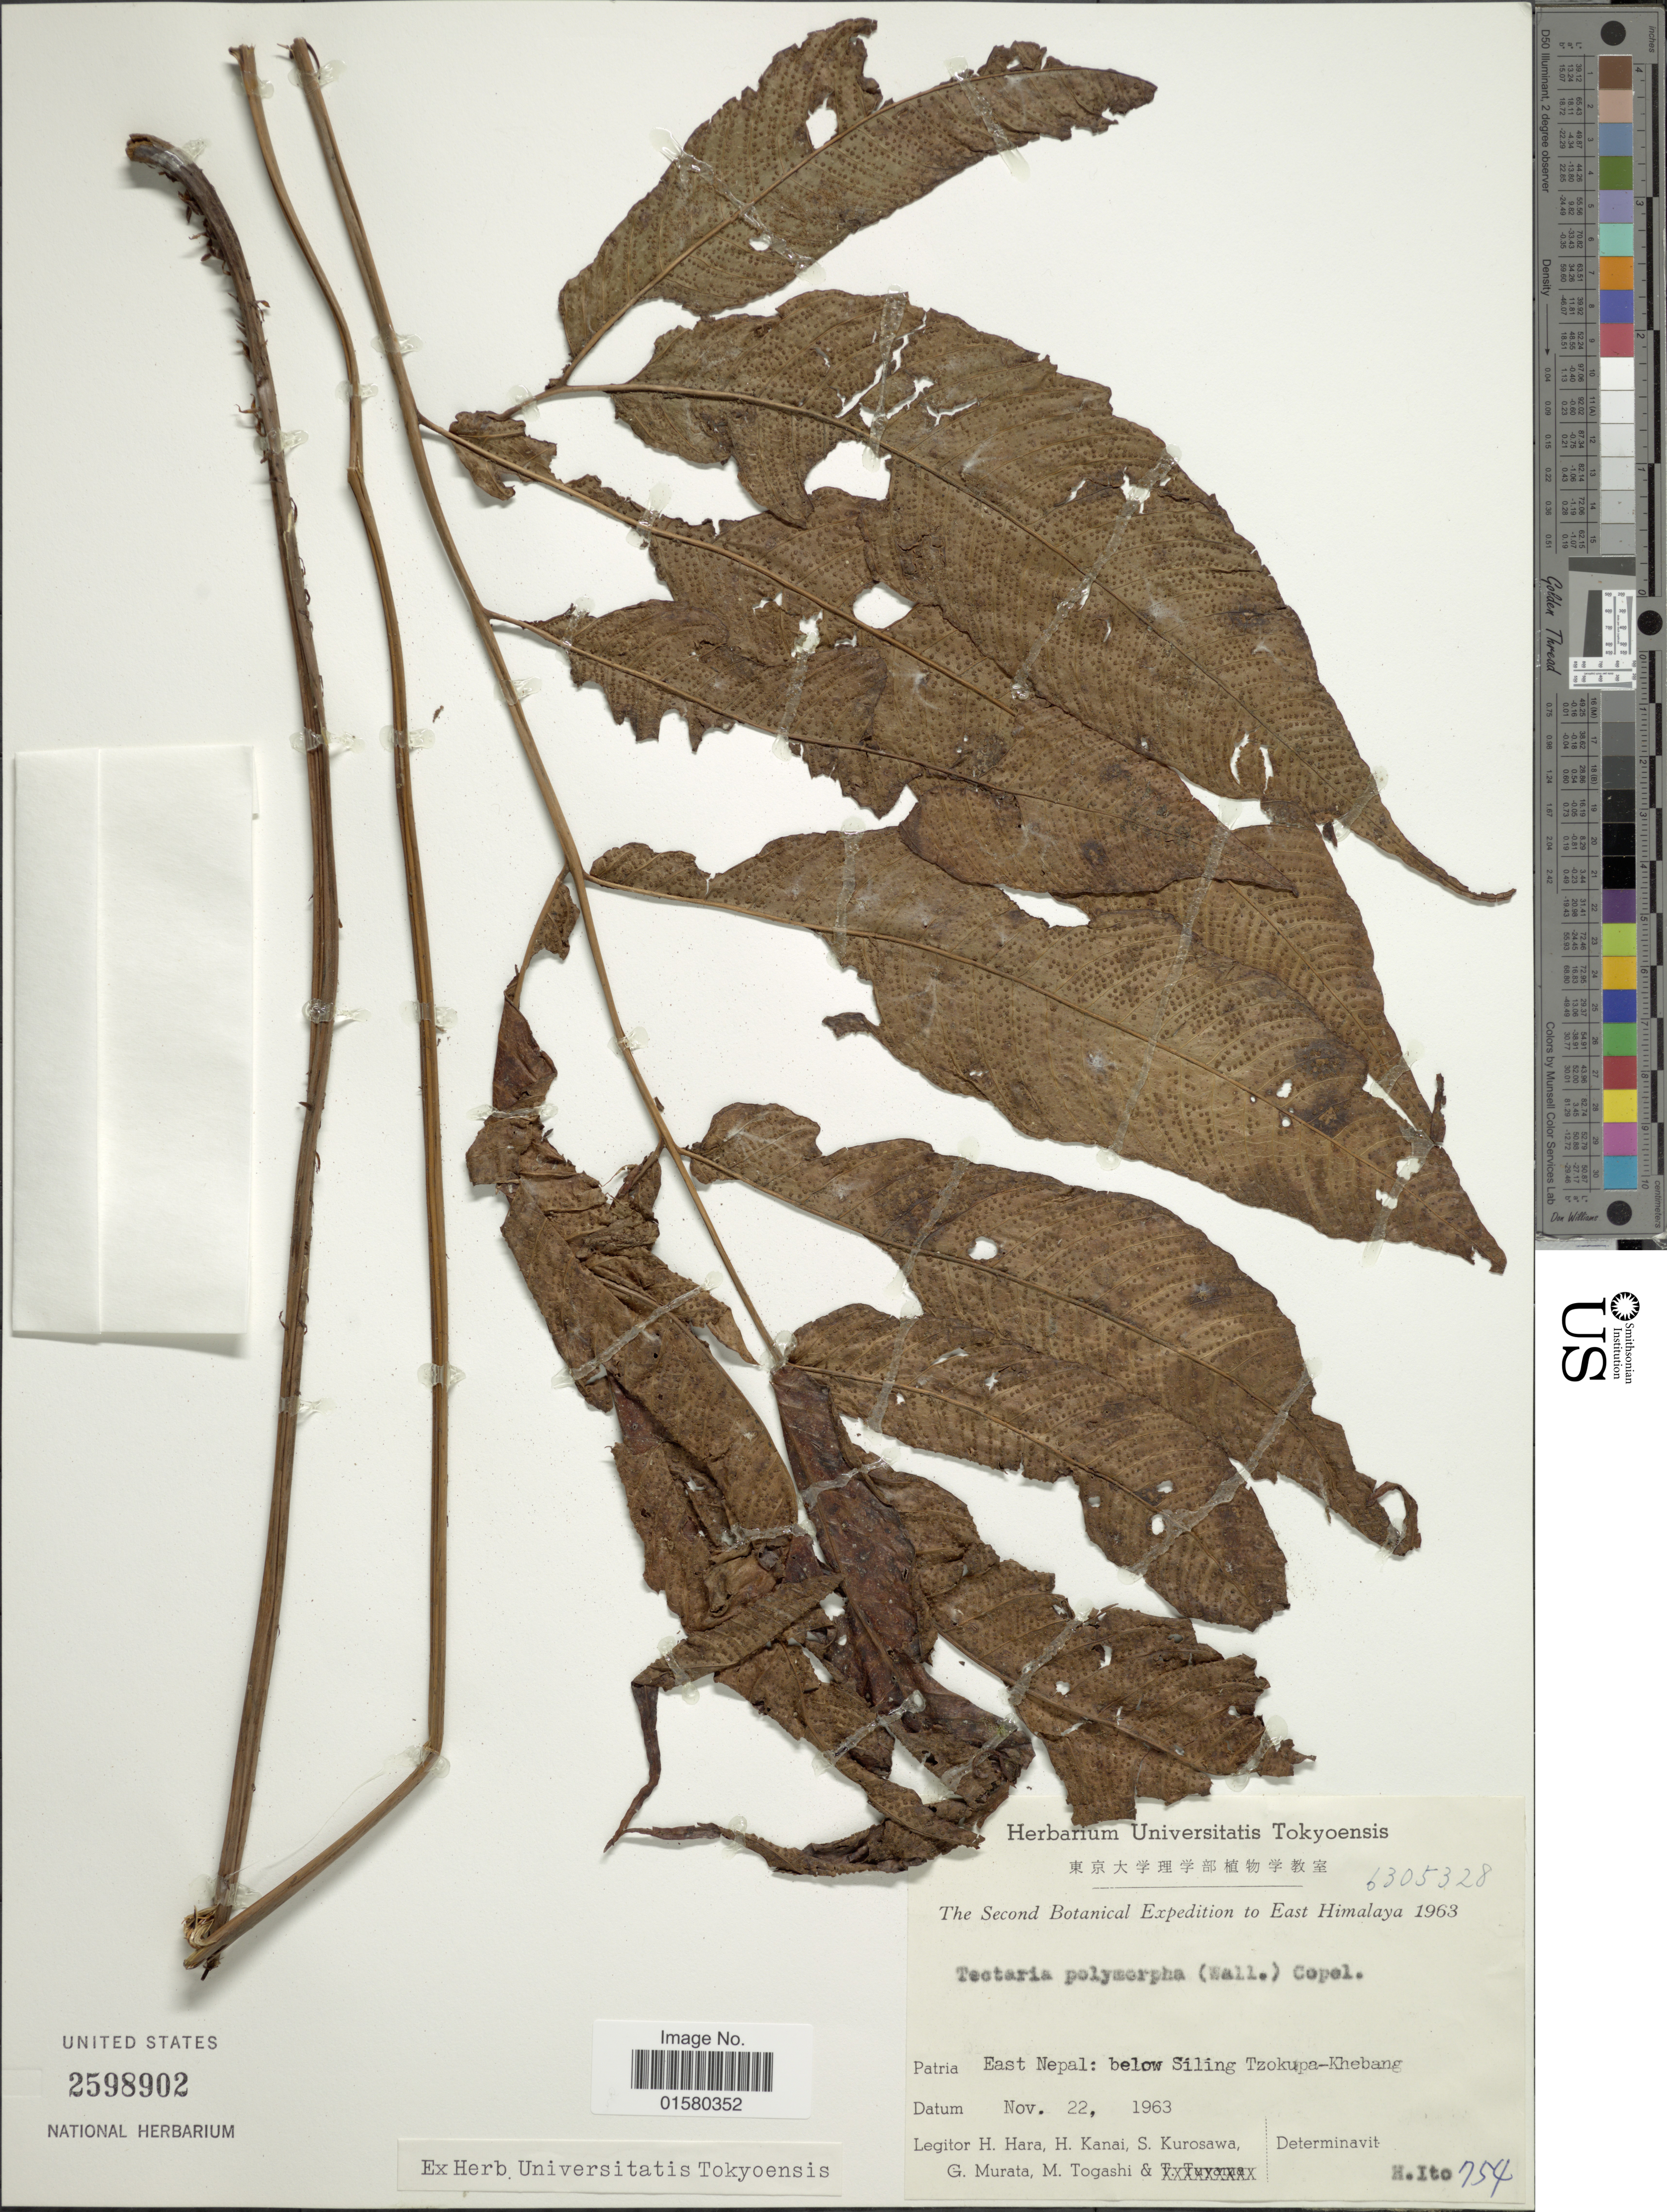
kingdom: Plantae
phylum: Tracheophyta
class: Polypodiopsida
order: Polypodiales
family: Tectariaceae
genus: Tectaria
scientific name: Tectaria polymorpha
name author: (Wall. ex Hook.) Copel.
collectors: H. Hara, H. Kanai, S. Kurosawa, G. Murata & M. Togashi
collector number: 6305328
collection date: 1963-11-22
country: Nepal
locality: East Nepal: below Siling Tzokupa-Khebang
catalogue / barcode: US 2598902